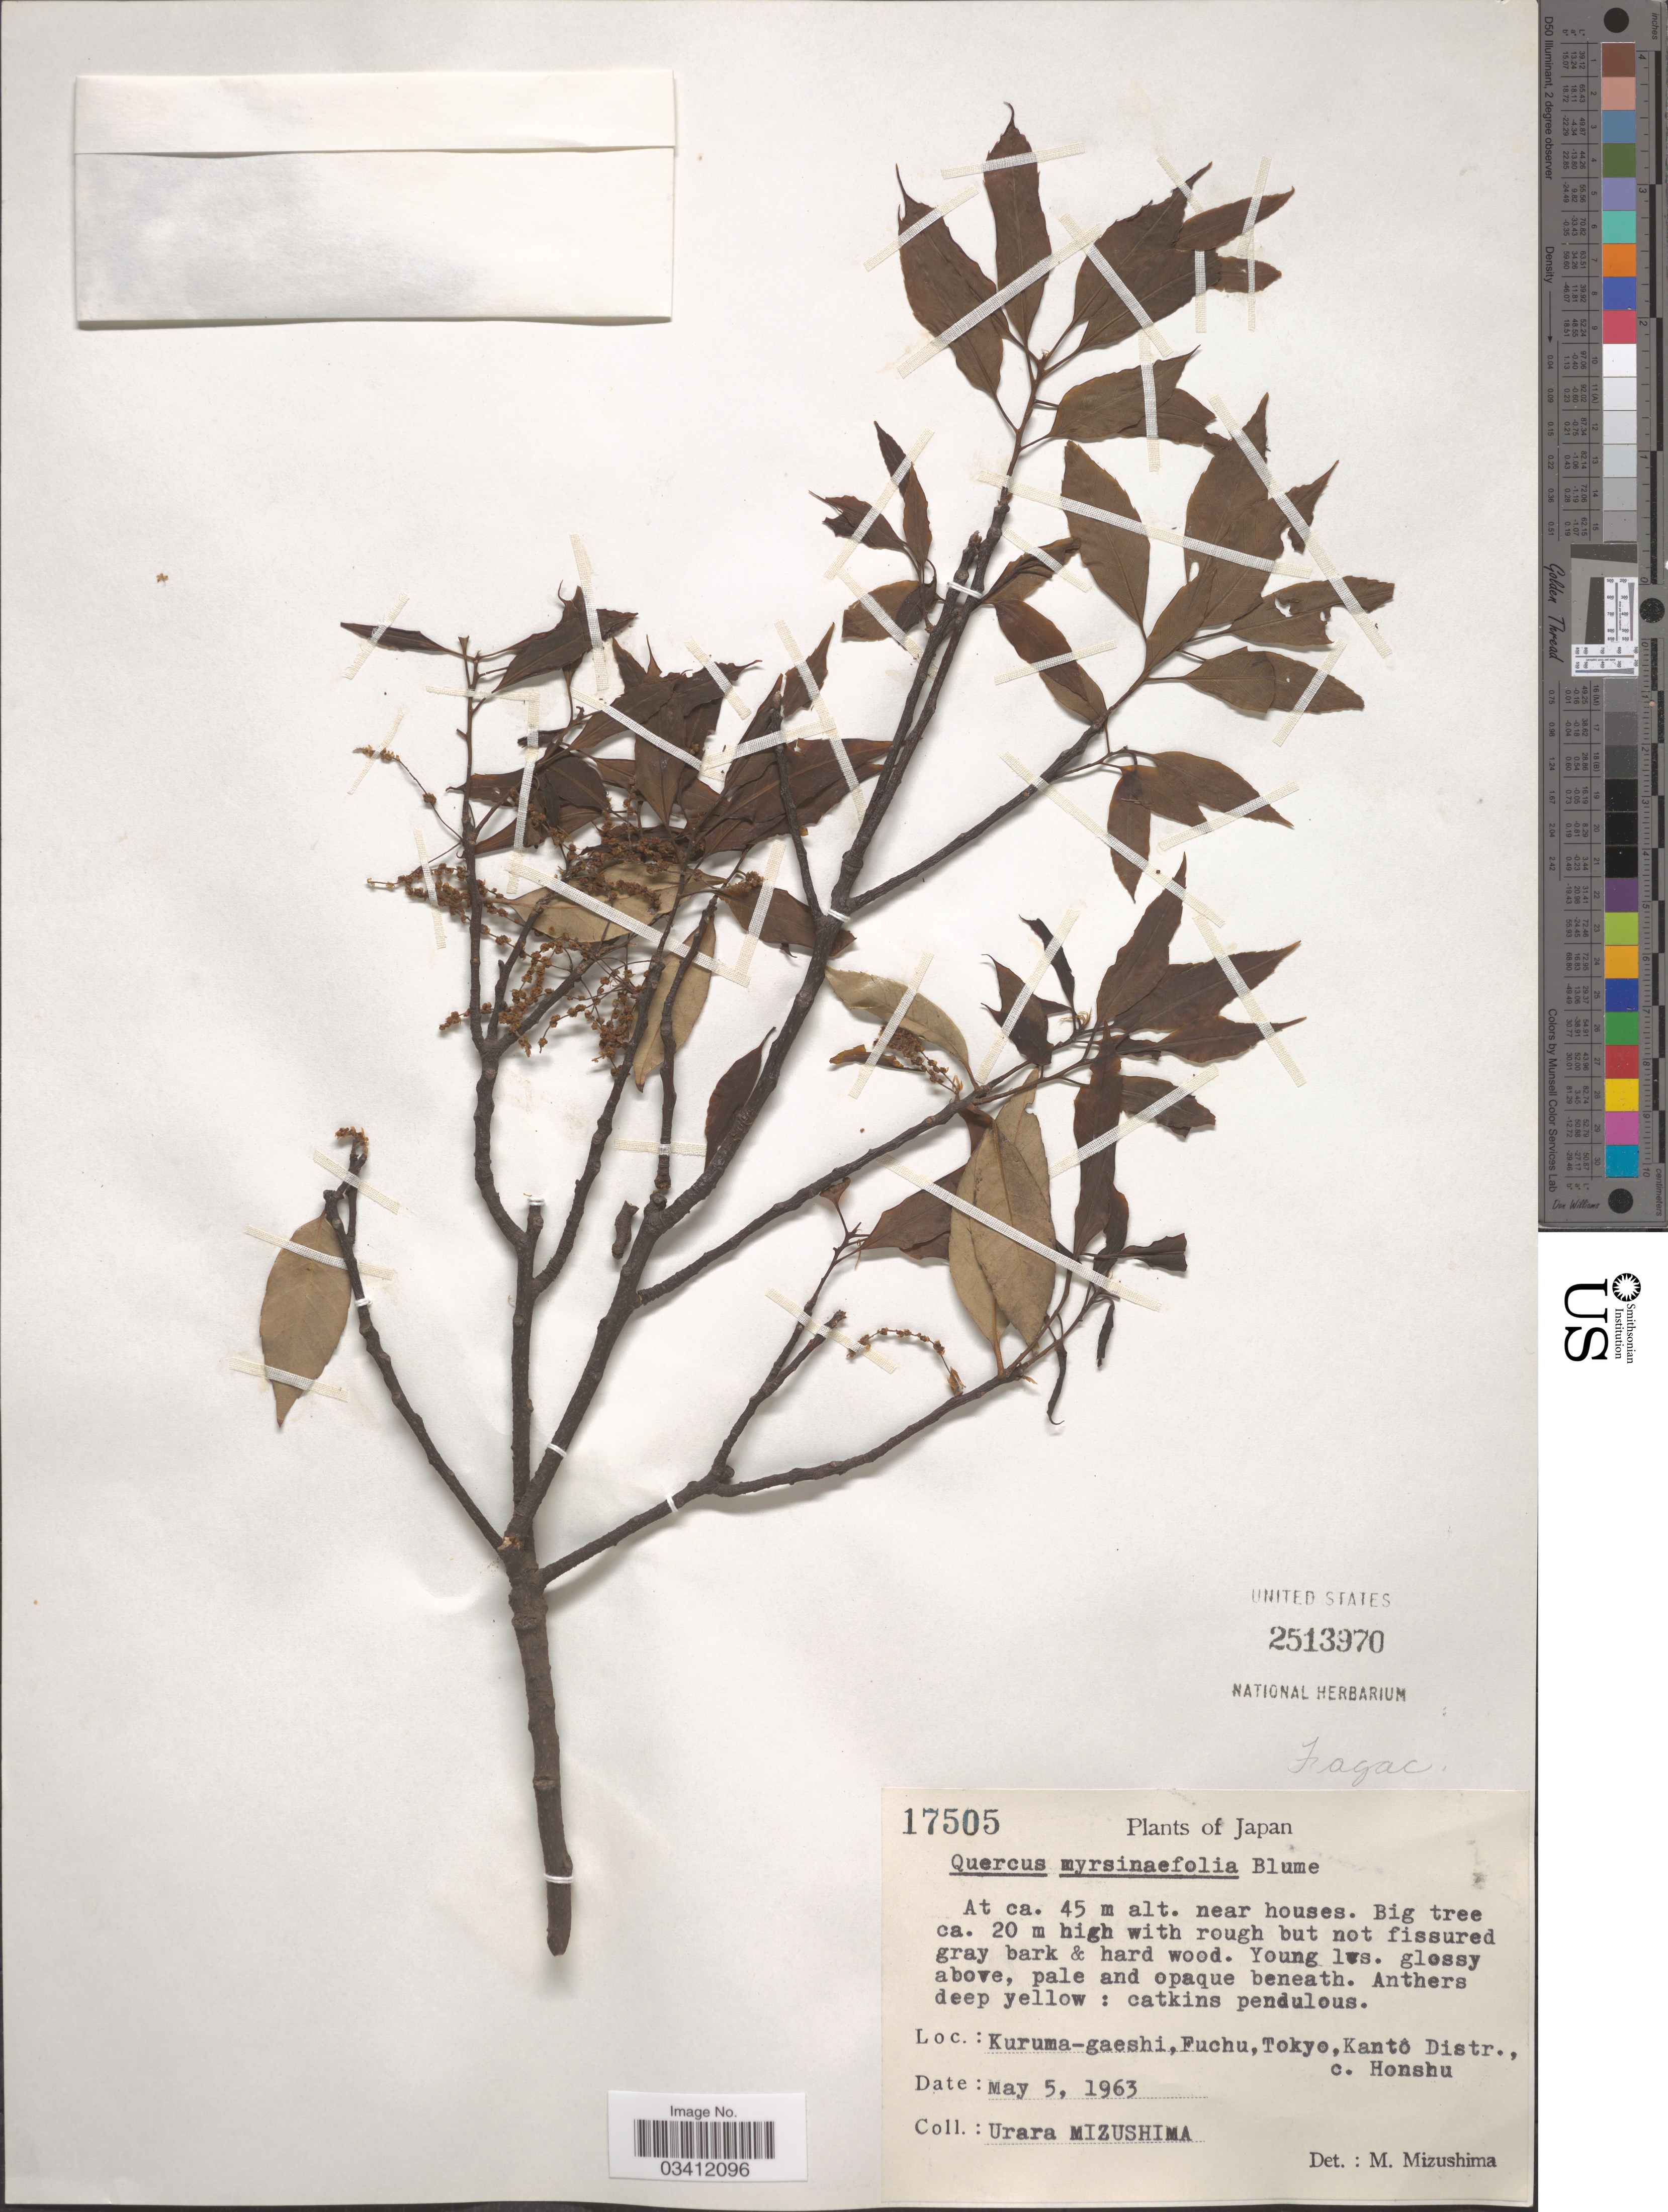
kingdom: Plantae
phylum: Tracheophyta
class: Magnoliopsida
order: Fagales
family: Fagaceae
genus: Quercus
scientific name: Quercus myrsinifolia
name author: Blume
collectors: U. Mizushima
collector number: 17505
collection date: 1963-05-05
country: Japan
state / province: Tokyo, Federal City of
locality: Kuruma-gaeshi, Fuchu, Tokyo, Kanto Distr., c. Honshu.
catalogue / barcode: US 2513970